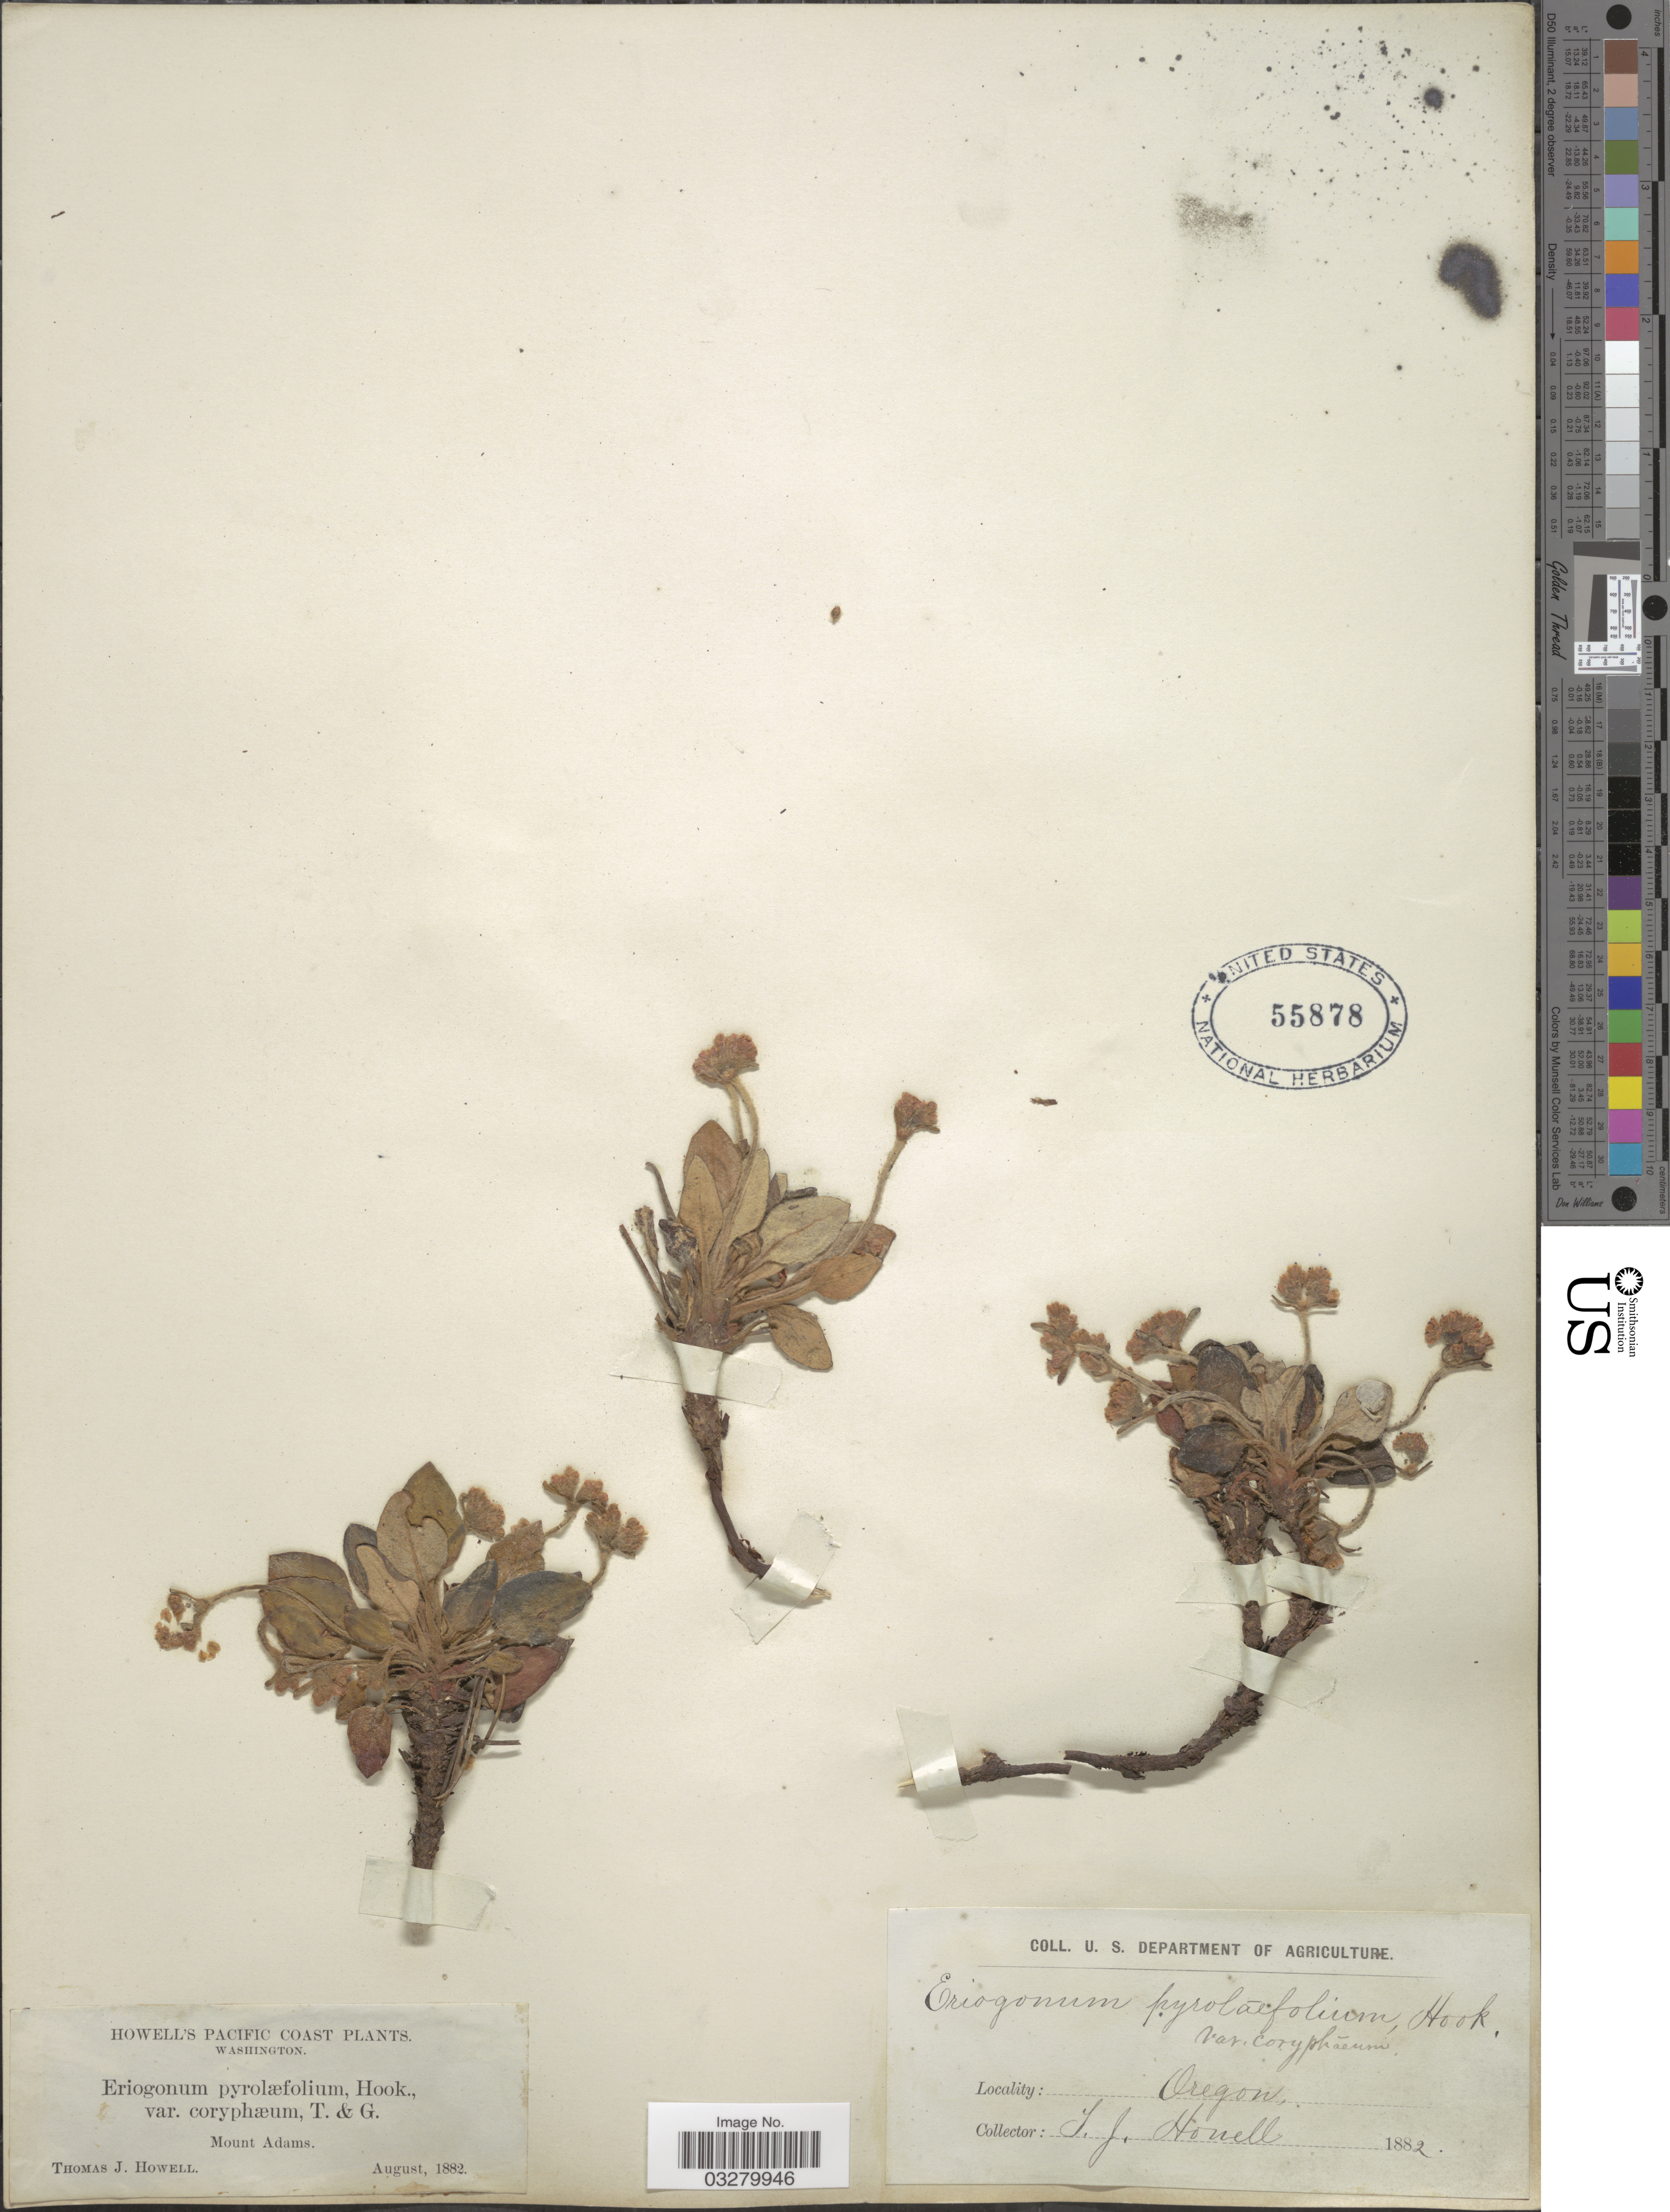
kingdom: Plantae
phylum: Tracheophyta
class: Magnoliopsida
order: Caryophyllales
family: Polygonaceae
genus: Eriogonum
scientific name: Eriogonum pyrolifolium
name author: Hook.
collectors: T. J. Howell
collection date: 1882-08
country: United States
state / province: Washington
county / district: Yakima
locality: Howell's Pacific Coast, Mount Adams.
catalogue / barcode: US 55878